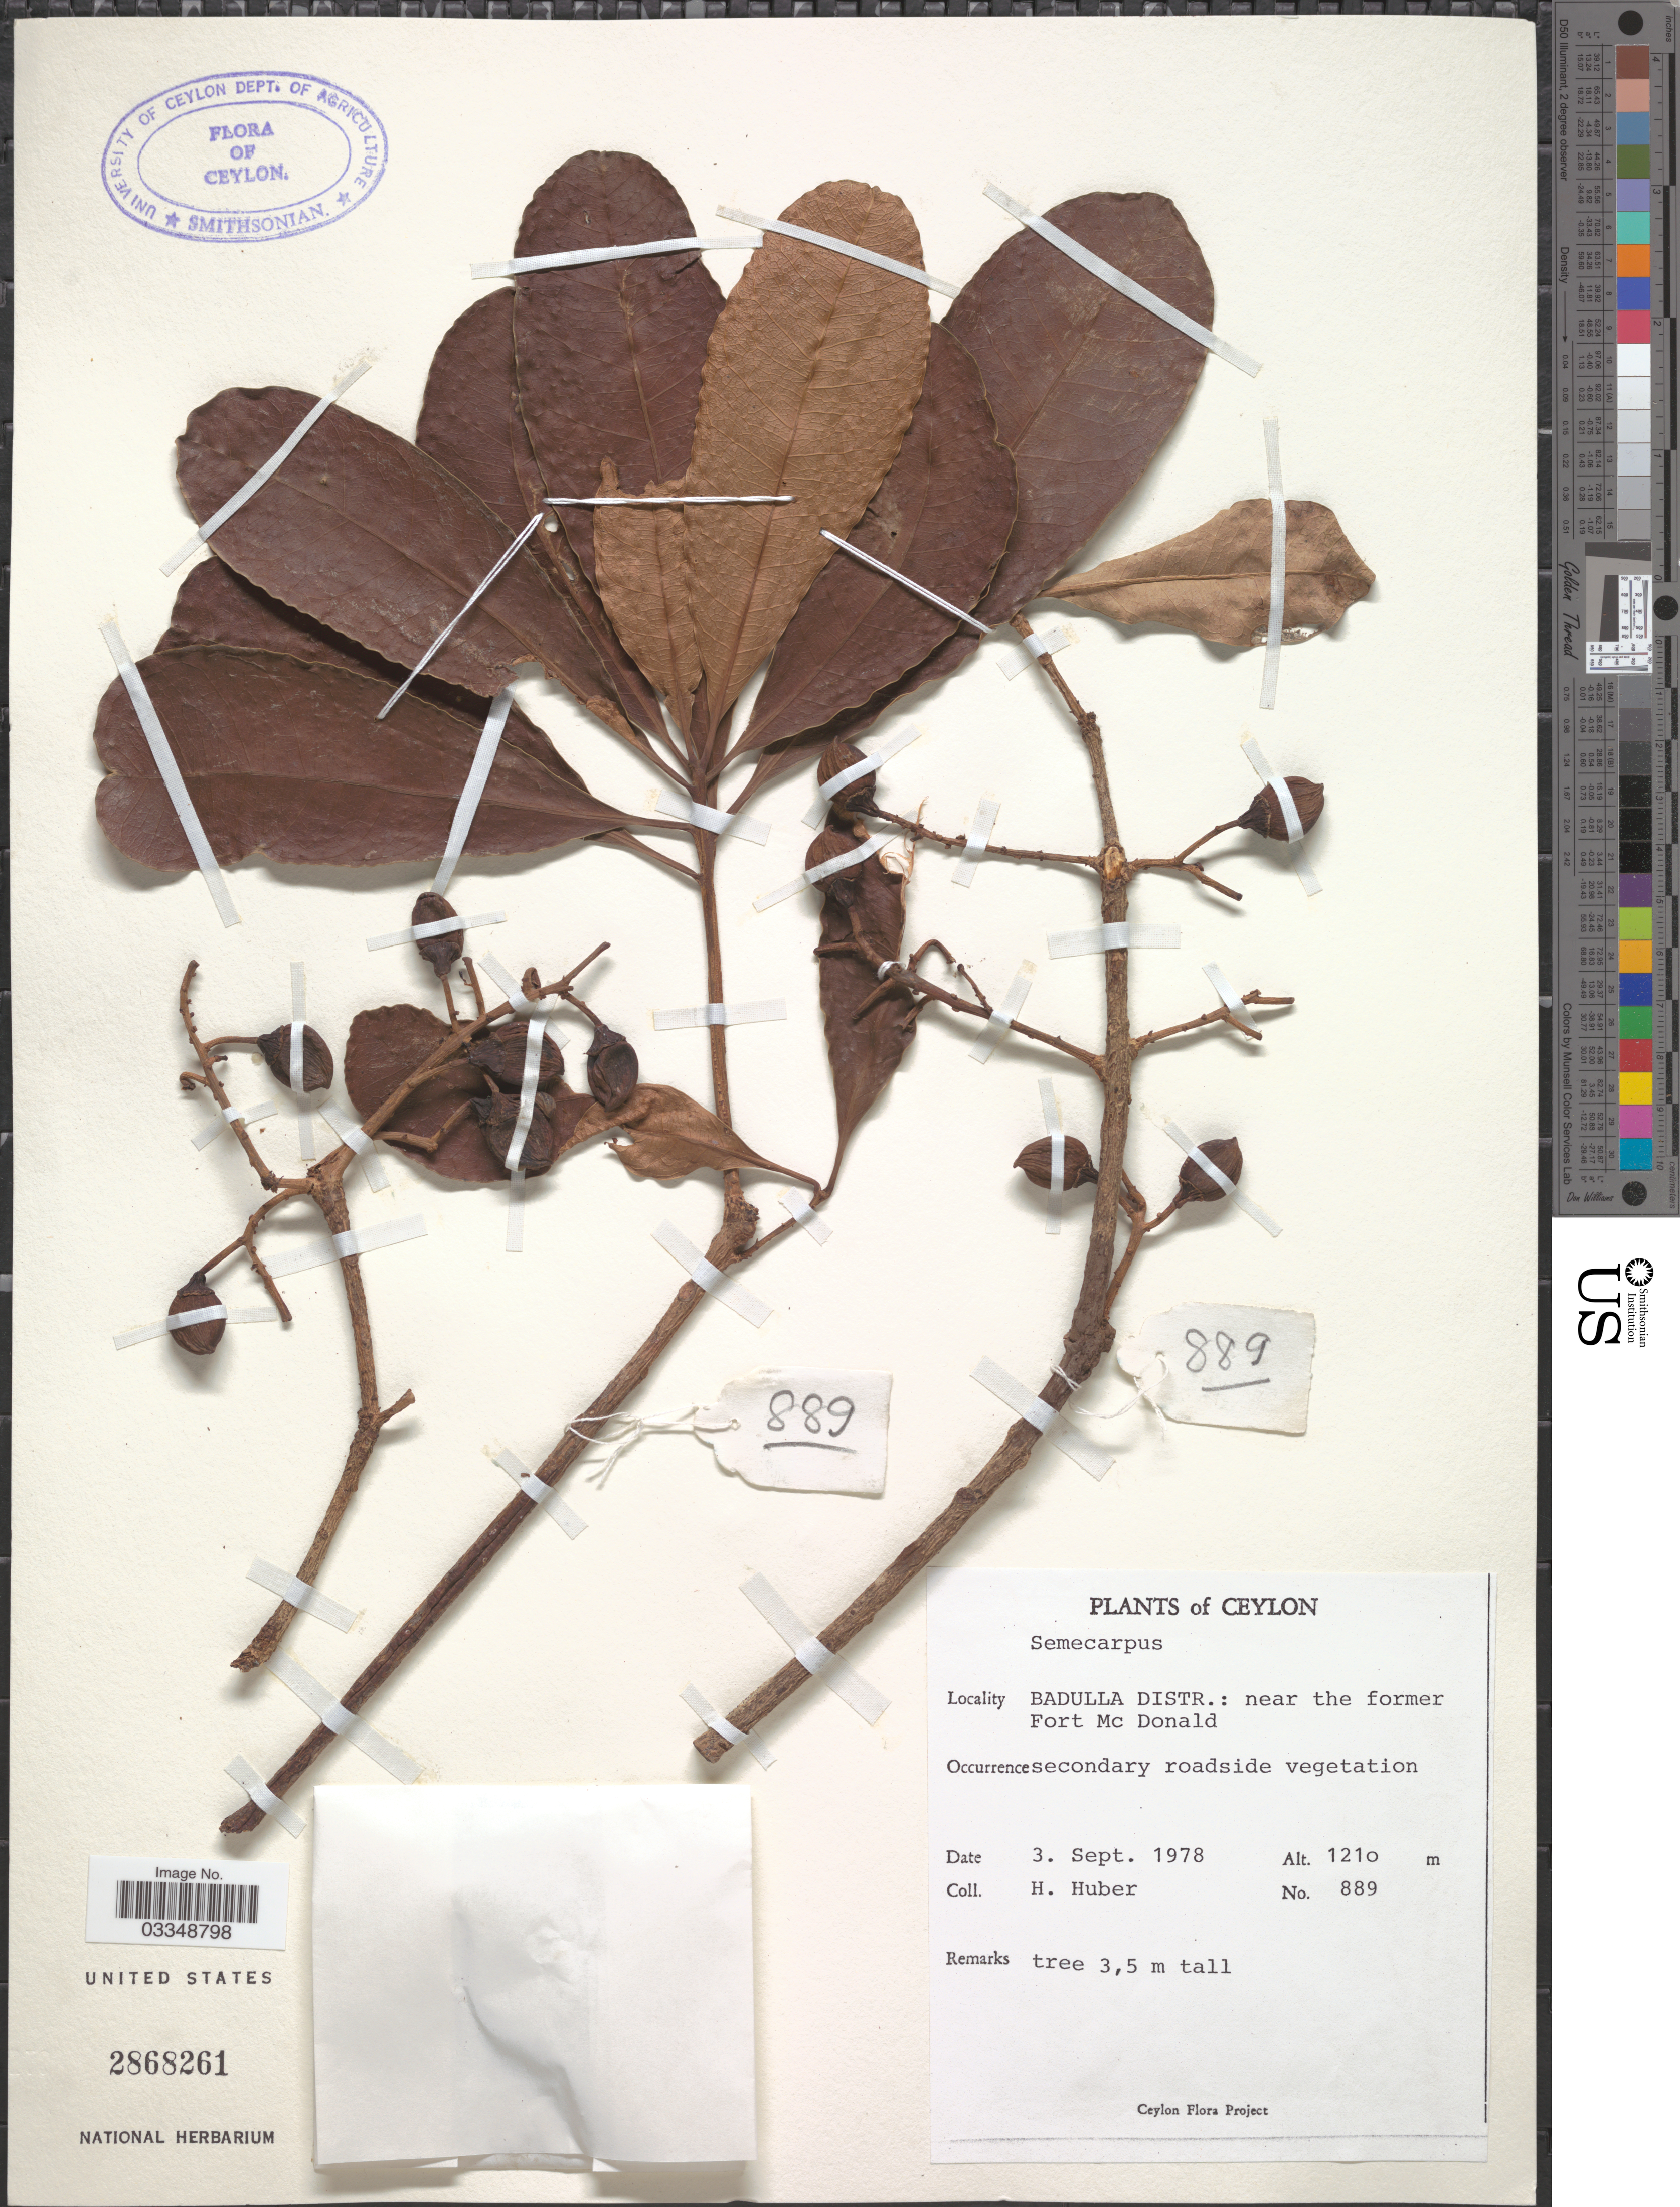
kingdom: Plantae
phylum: Tracheophyta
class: Magnoliopsida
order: Sapindales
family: Anacardiaceae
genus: Semecarpus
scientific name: Semecarpus sp.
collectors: H. Huber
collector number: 889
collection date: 1978-09-03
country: Sri Lanka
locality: Ceylon. Badulla Distr.: near the former Fort Mc Donald.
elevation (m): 1210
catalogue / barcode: US 2868261